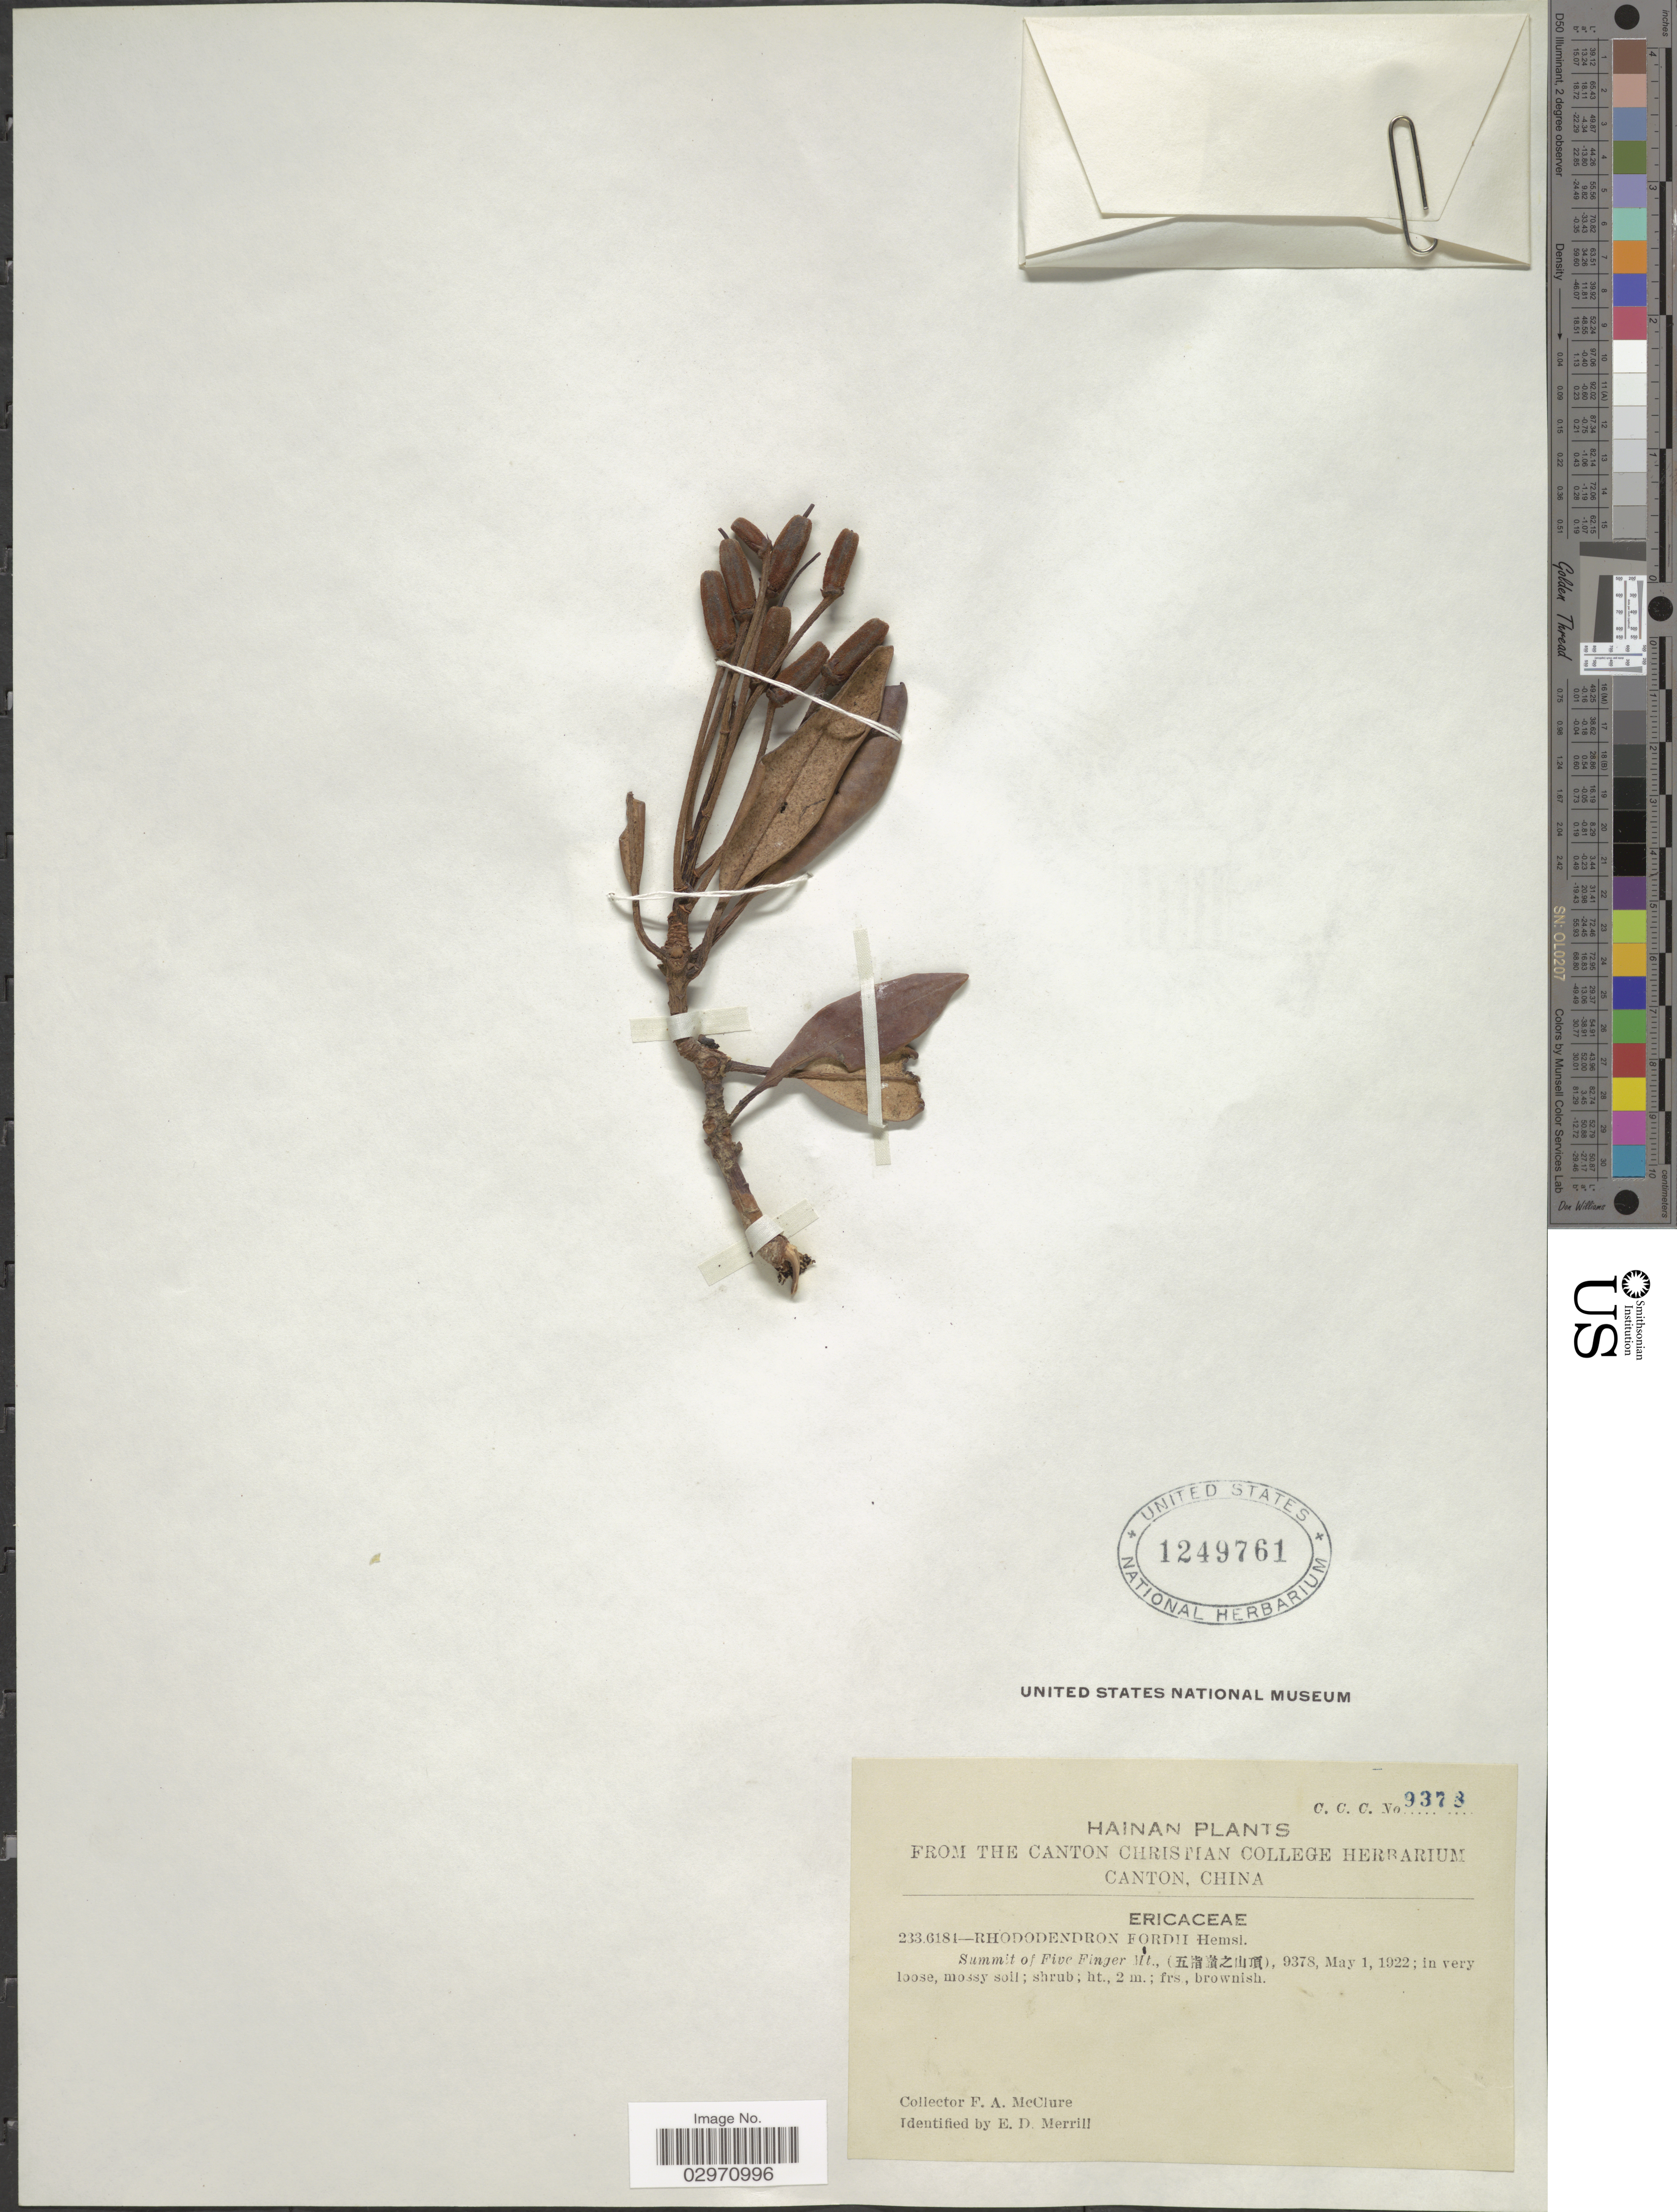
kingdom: Plantae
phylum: Tracheophyta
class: Magnoliopsida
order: Ericales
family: Ericaceae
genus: Rhododendron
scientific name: Rhododendron fordii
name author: Hemsl.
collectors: F. A. McClure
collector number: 9378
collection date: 1922-05-01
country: China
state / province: Hainan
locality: Summit of Five Finger Mt., (X).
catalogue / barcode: US 1249761